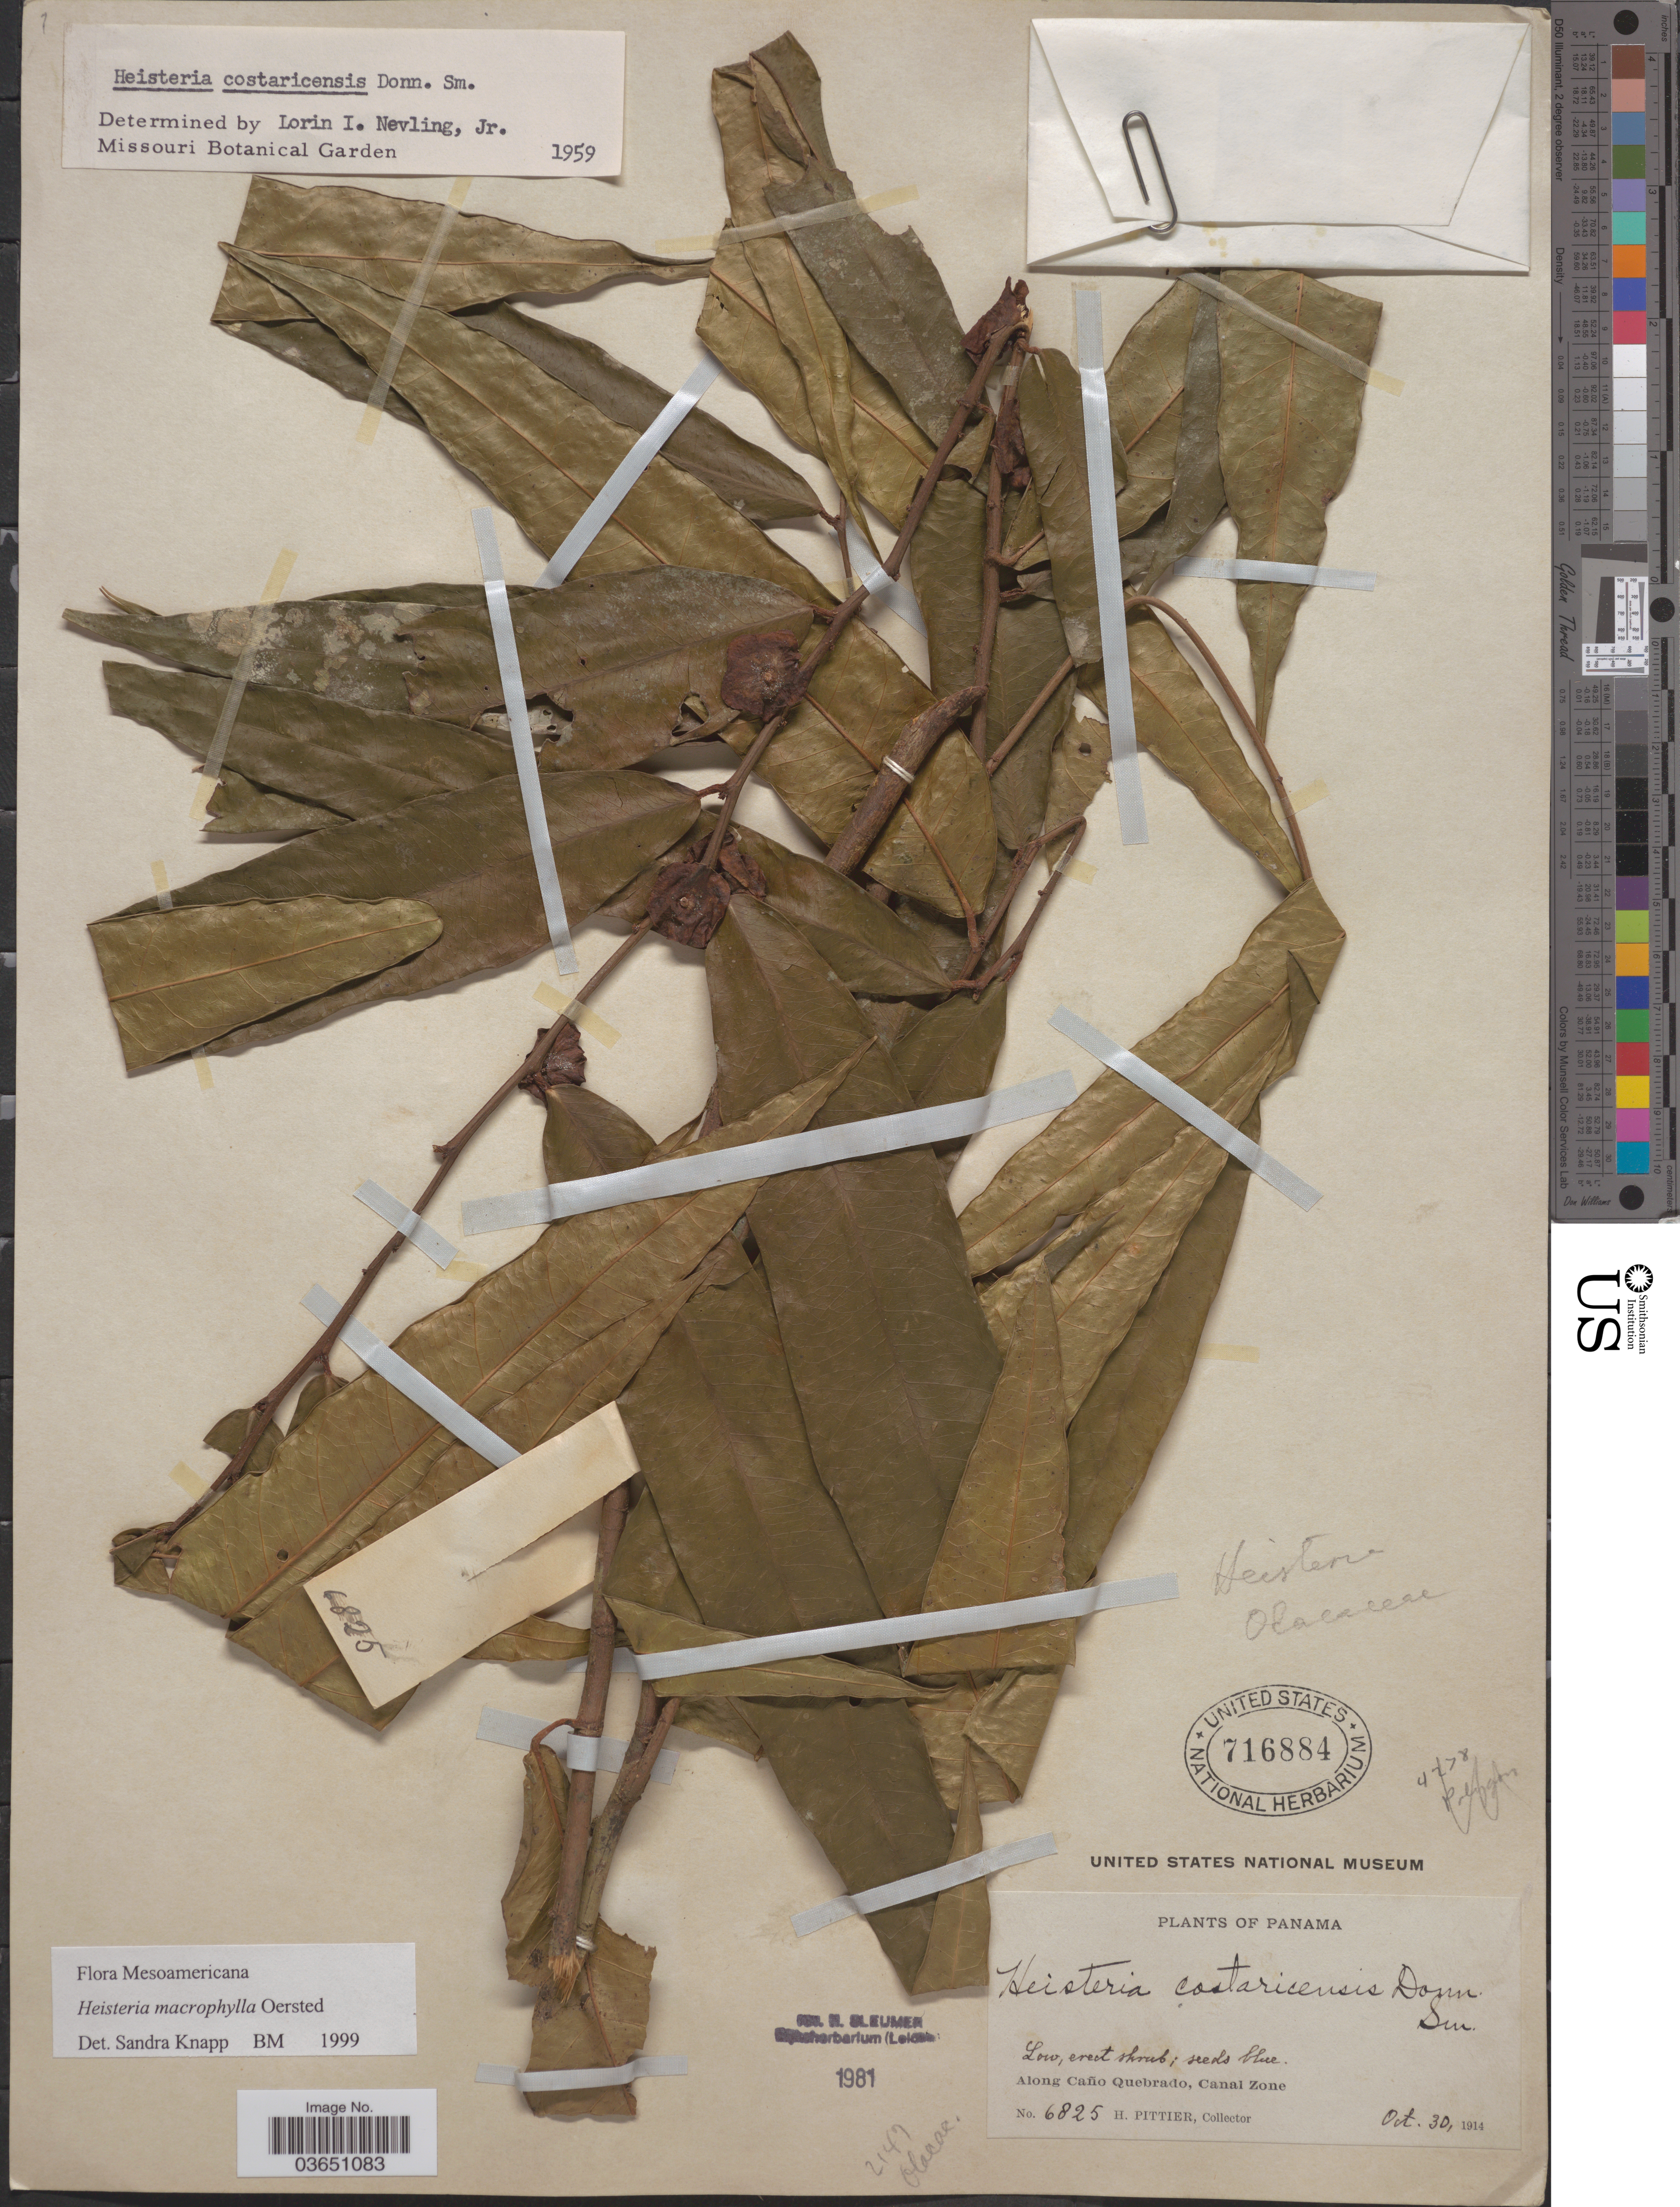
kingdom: Plantae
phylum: Tracheophyta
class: Magnoliopsida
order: Santalales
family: Erythropalaceae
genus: Heisteria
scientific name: Heisteria macrophylla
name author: Oerst.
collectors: H. F. Pittier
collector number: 6825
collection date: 1914-10-30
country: Panama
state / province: Colón / Panamá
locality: Along Caño Quebrado, Canal Zone.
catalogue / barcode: US 716884